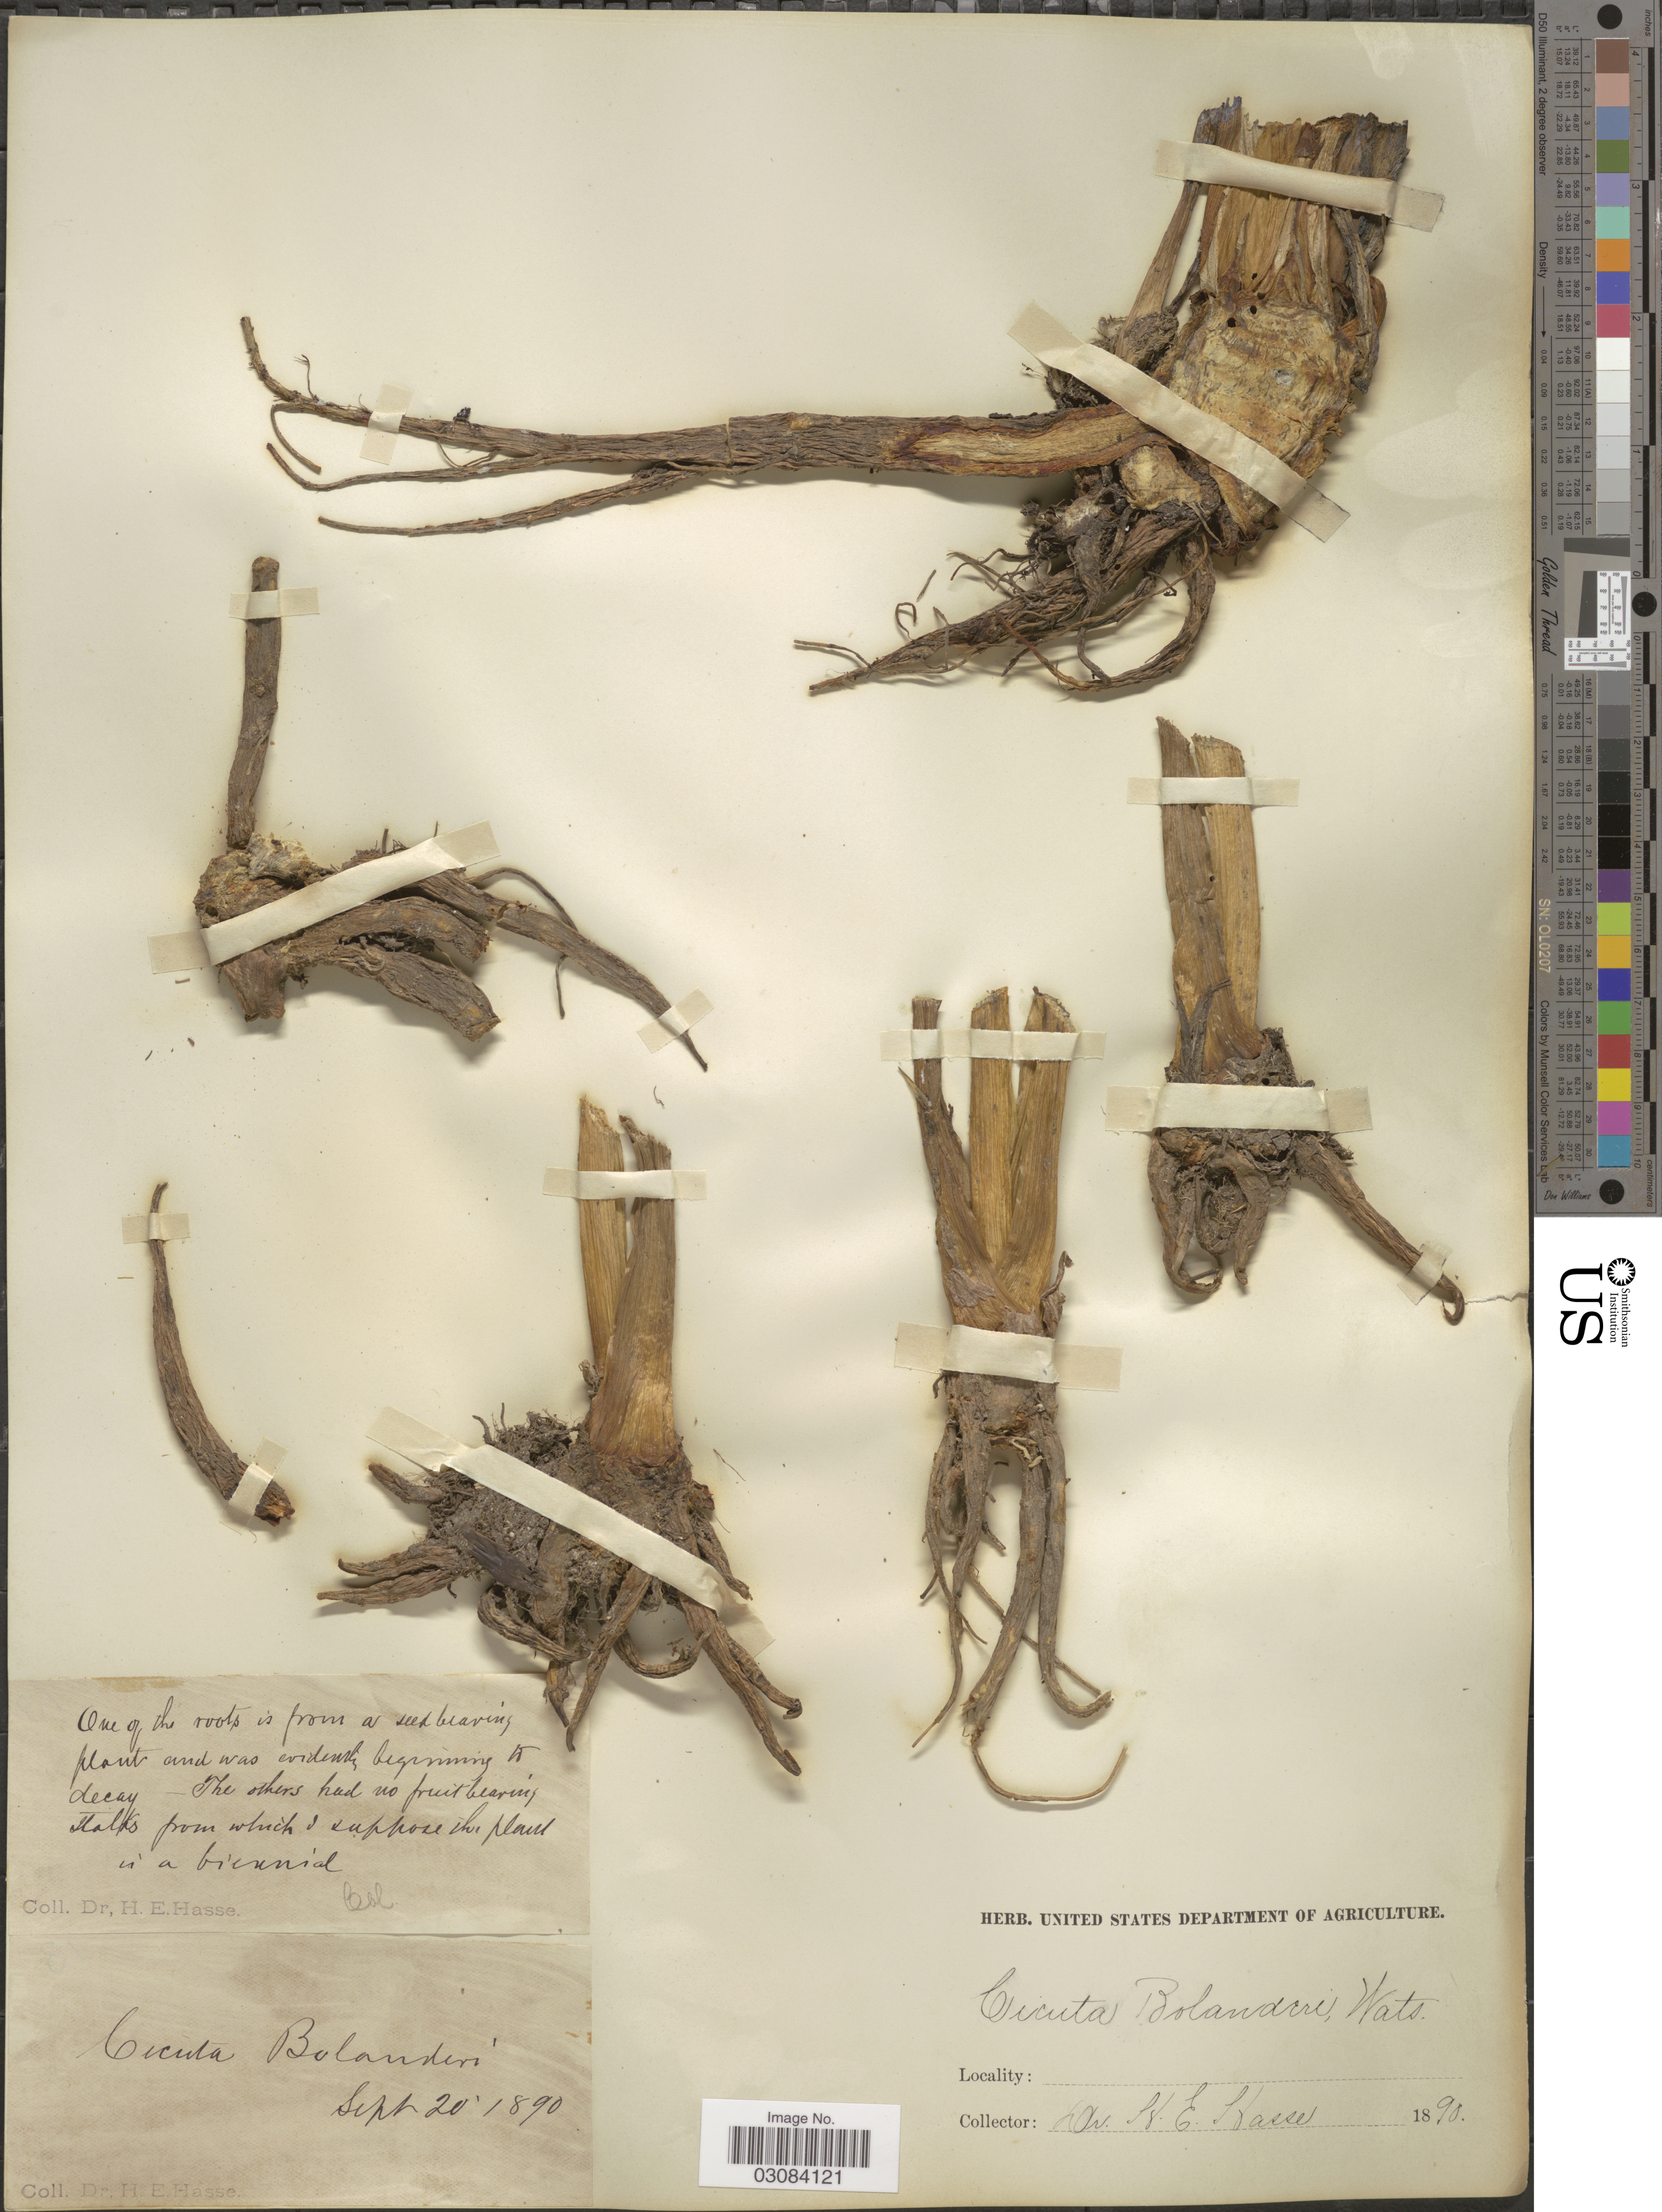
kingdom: Plantae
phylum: Tracheophyta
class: Magnoliopsida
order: Apiales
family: Apiaceae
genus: Cicuta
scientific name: Cicuta bolanderi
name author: A. Gray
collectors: H. E. Hasse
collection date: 1890-09-20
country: United States